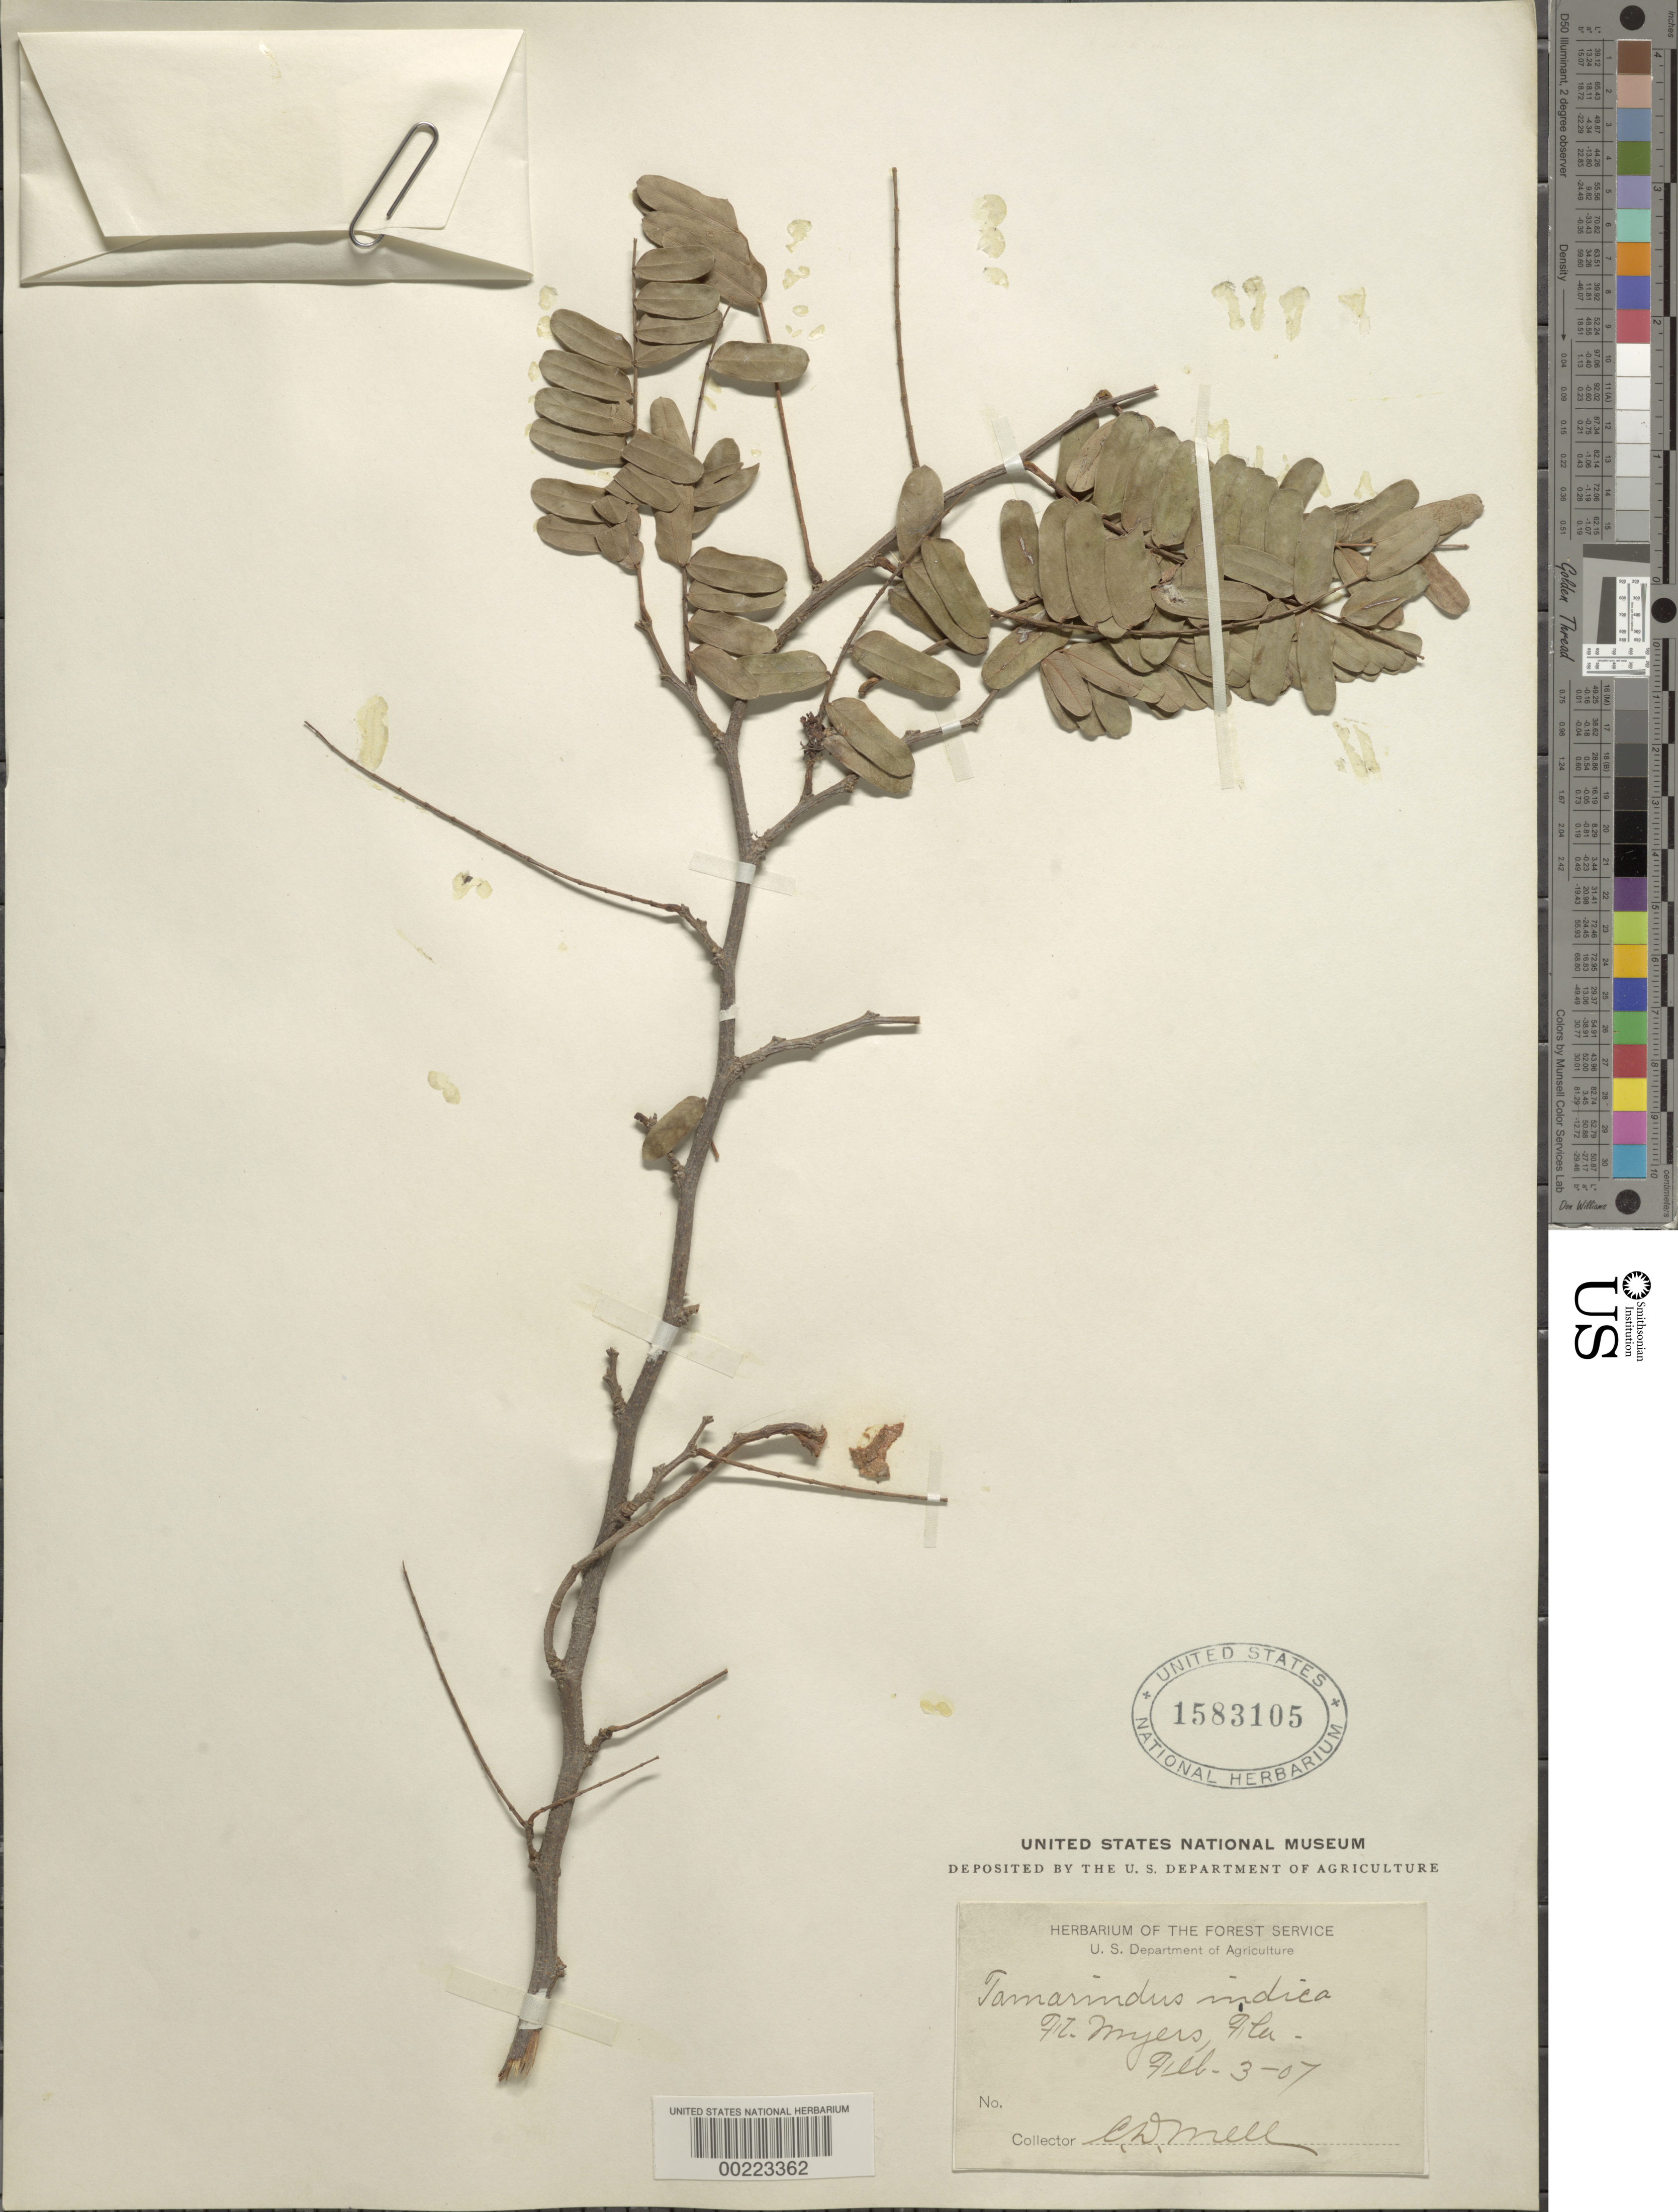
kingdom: Plantae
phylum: Tracheophyta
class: Magnoliopsida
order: Fabales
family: Fabaceae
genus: Tamarindus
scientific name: Tamarindus indica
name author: L.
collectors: C. D. Mell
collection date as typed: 03 Feb 1907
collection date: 1907-02-03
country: United States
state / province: Florida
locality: Ft. myers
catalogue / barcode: US 1583105